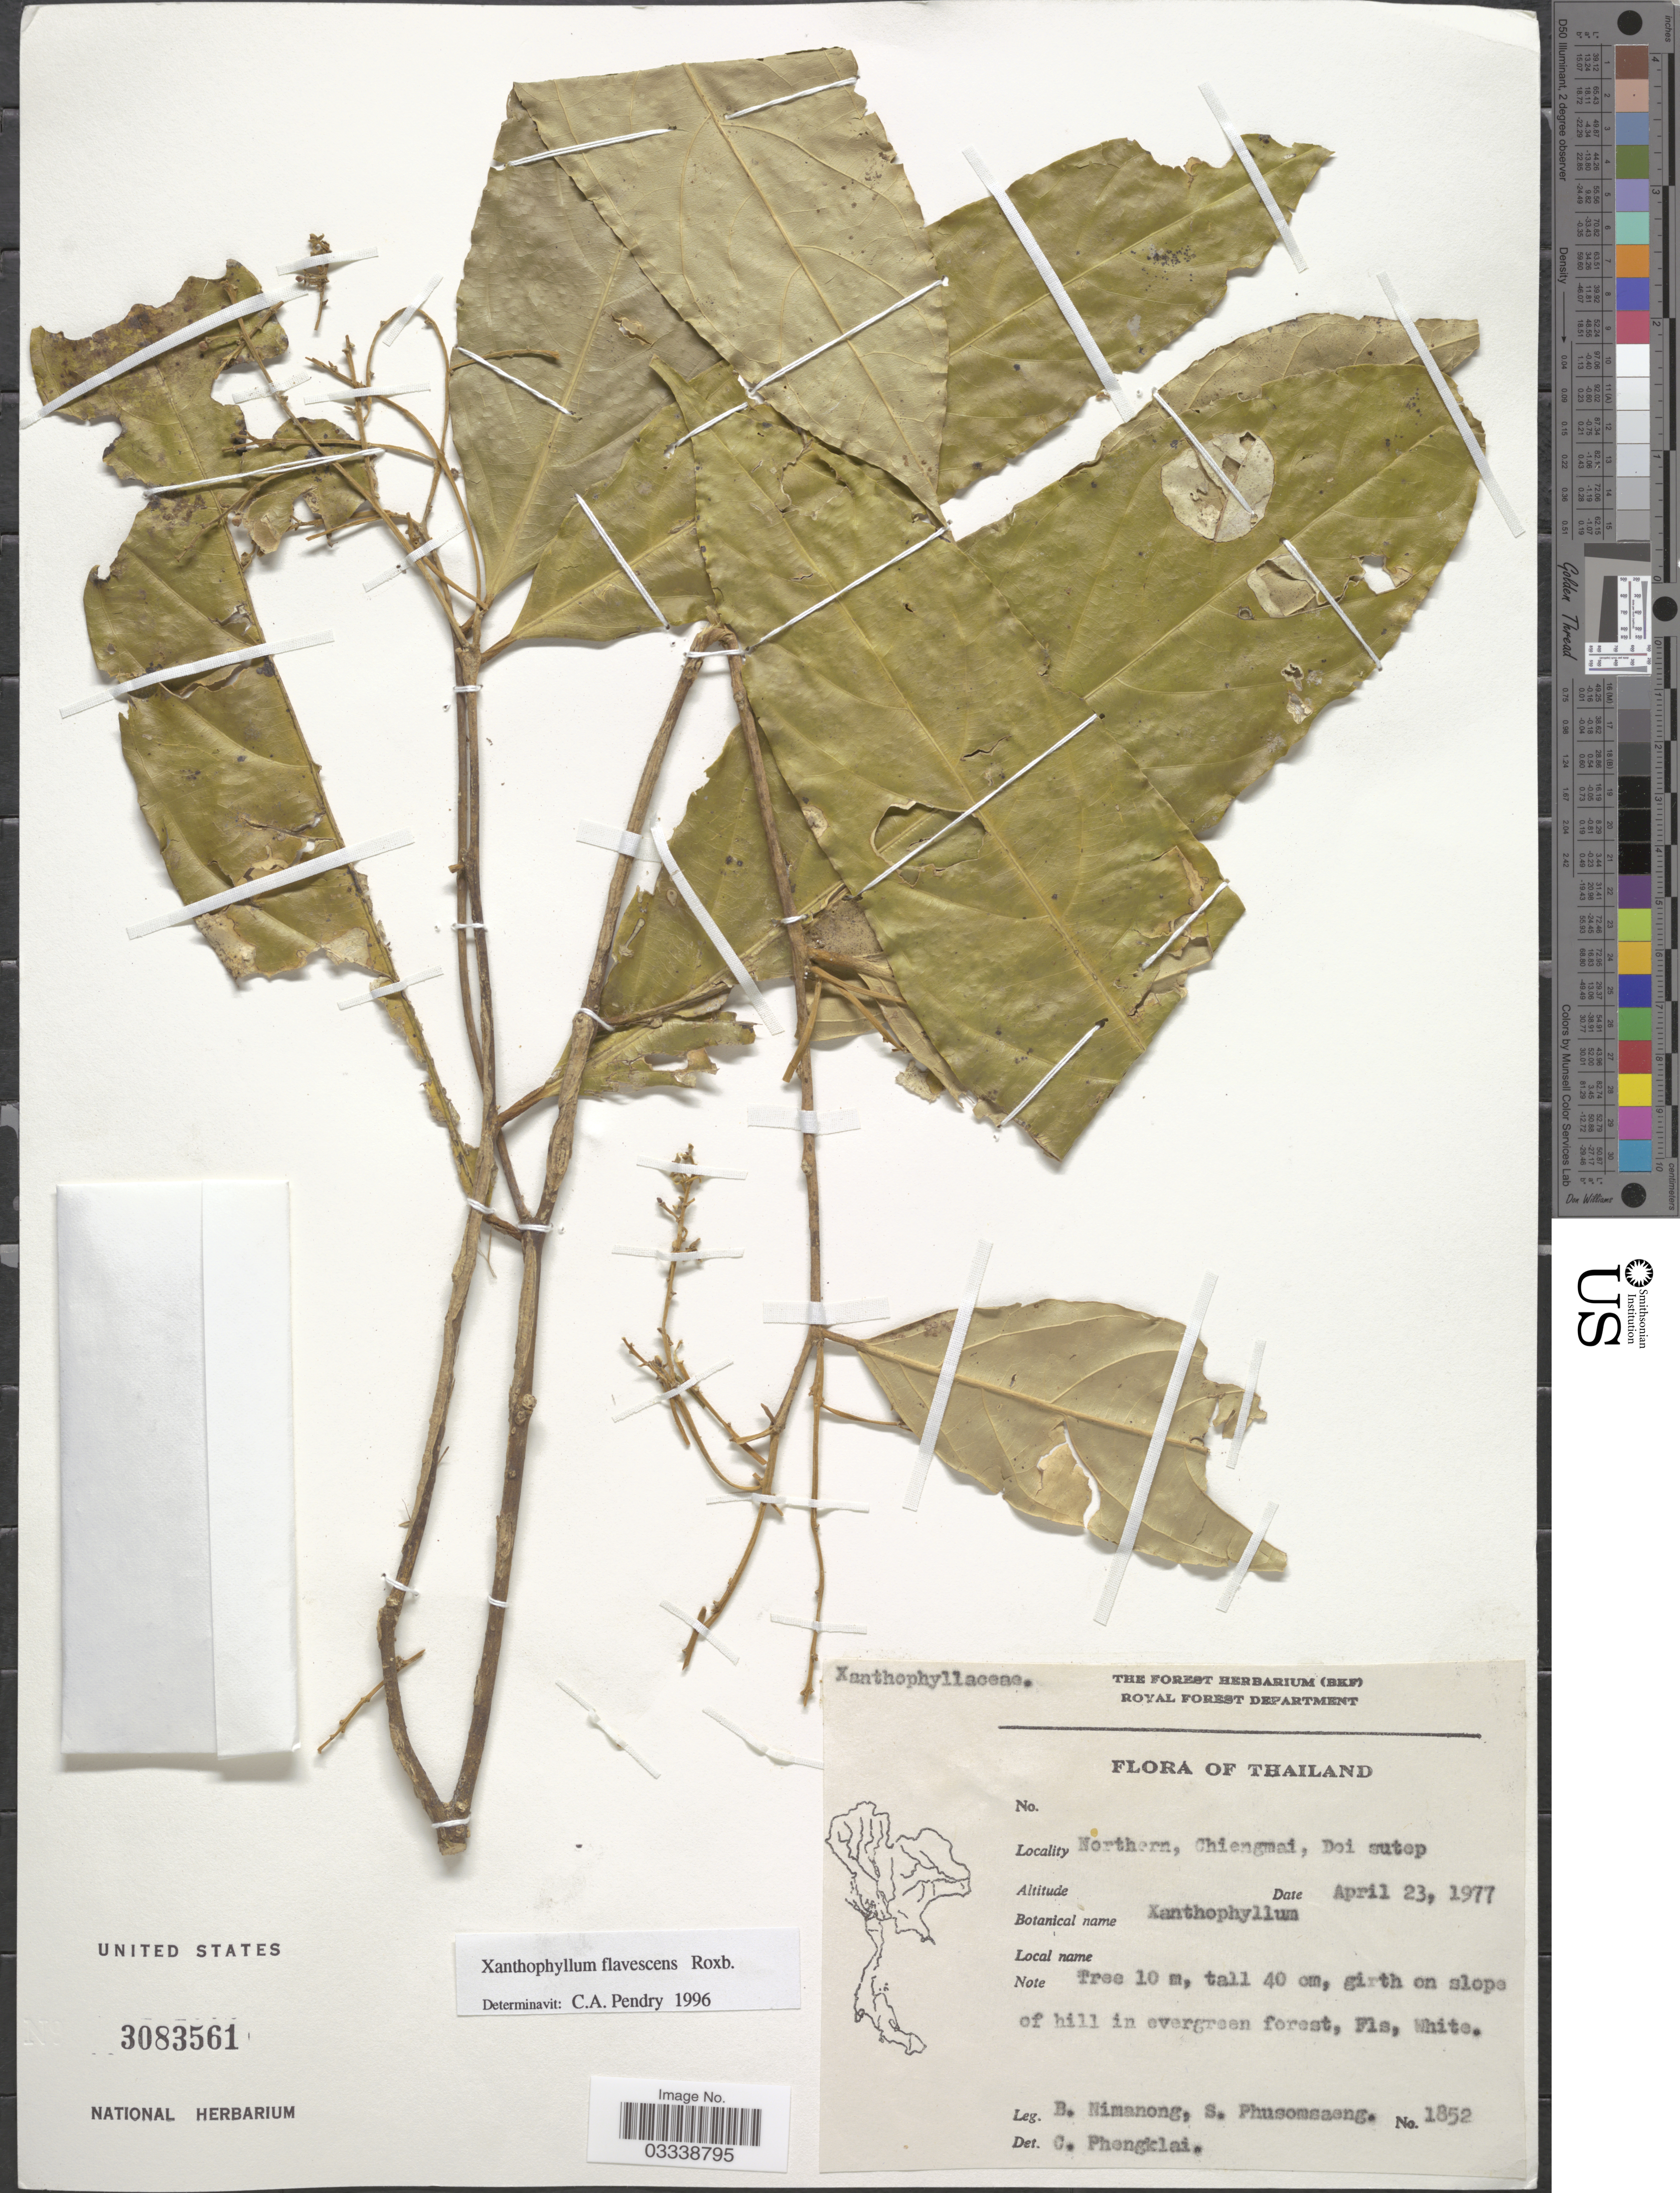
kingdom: Plantae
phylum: Tracheophyta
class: Magnoliopsida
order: Fabales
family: Polygalaceae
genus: Xanthophyllum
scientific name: Xanthophyllum flavescens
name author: Roxb.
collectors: B. Nimanong & S. Phusomsaeng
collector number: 1852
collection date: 1977-04-23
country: Thailand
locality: Northern, Chiengmai, Do sutep.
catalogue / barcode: US 3083561